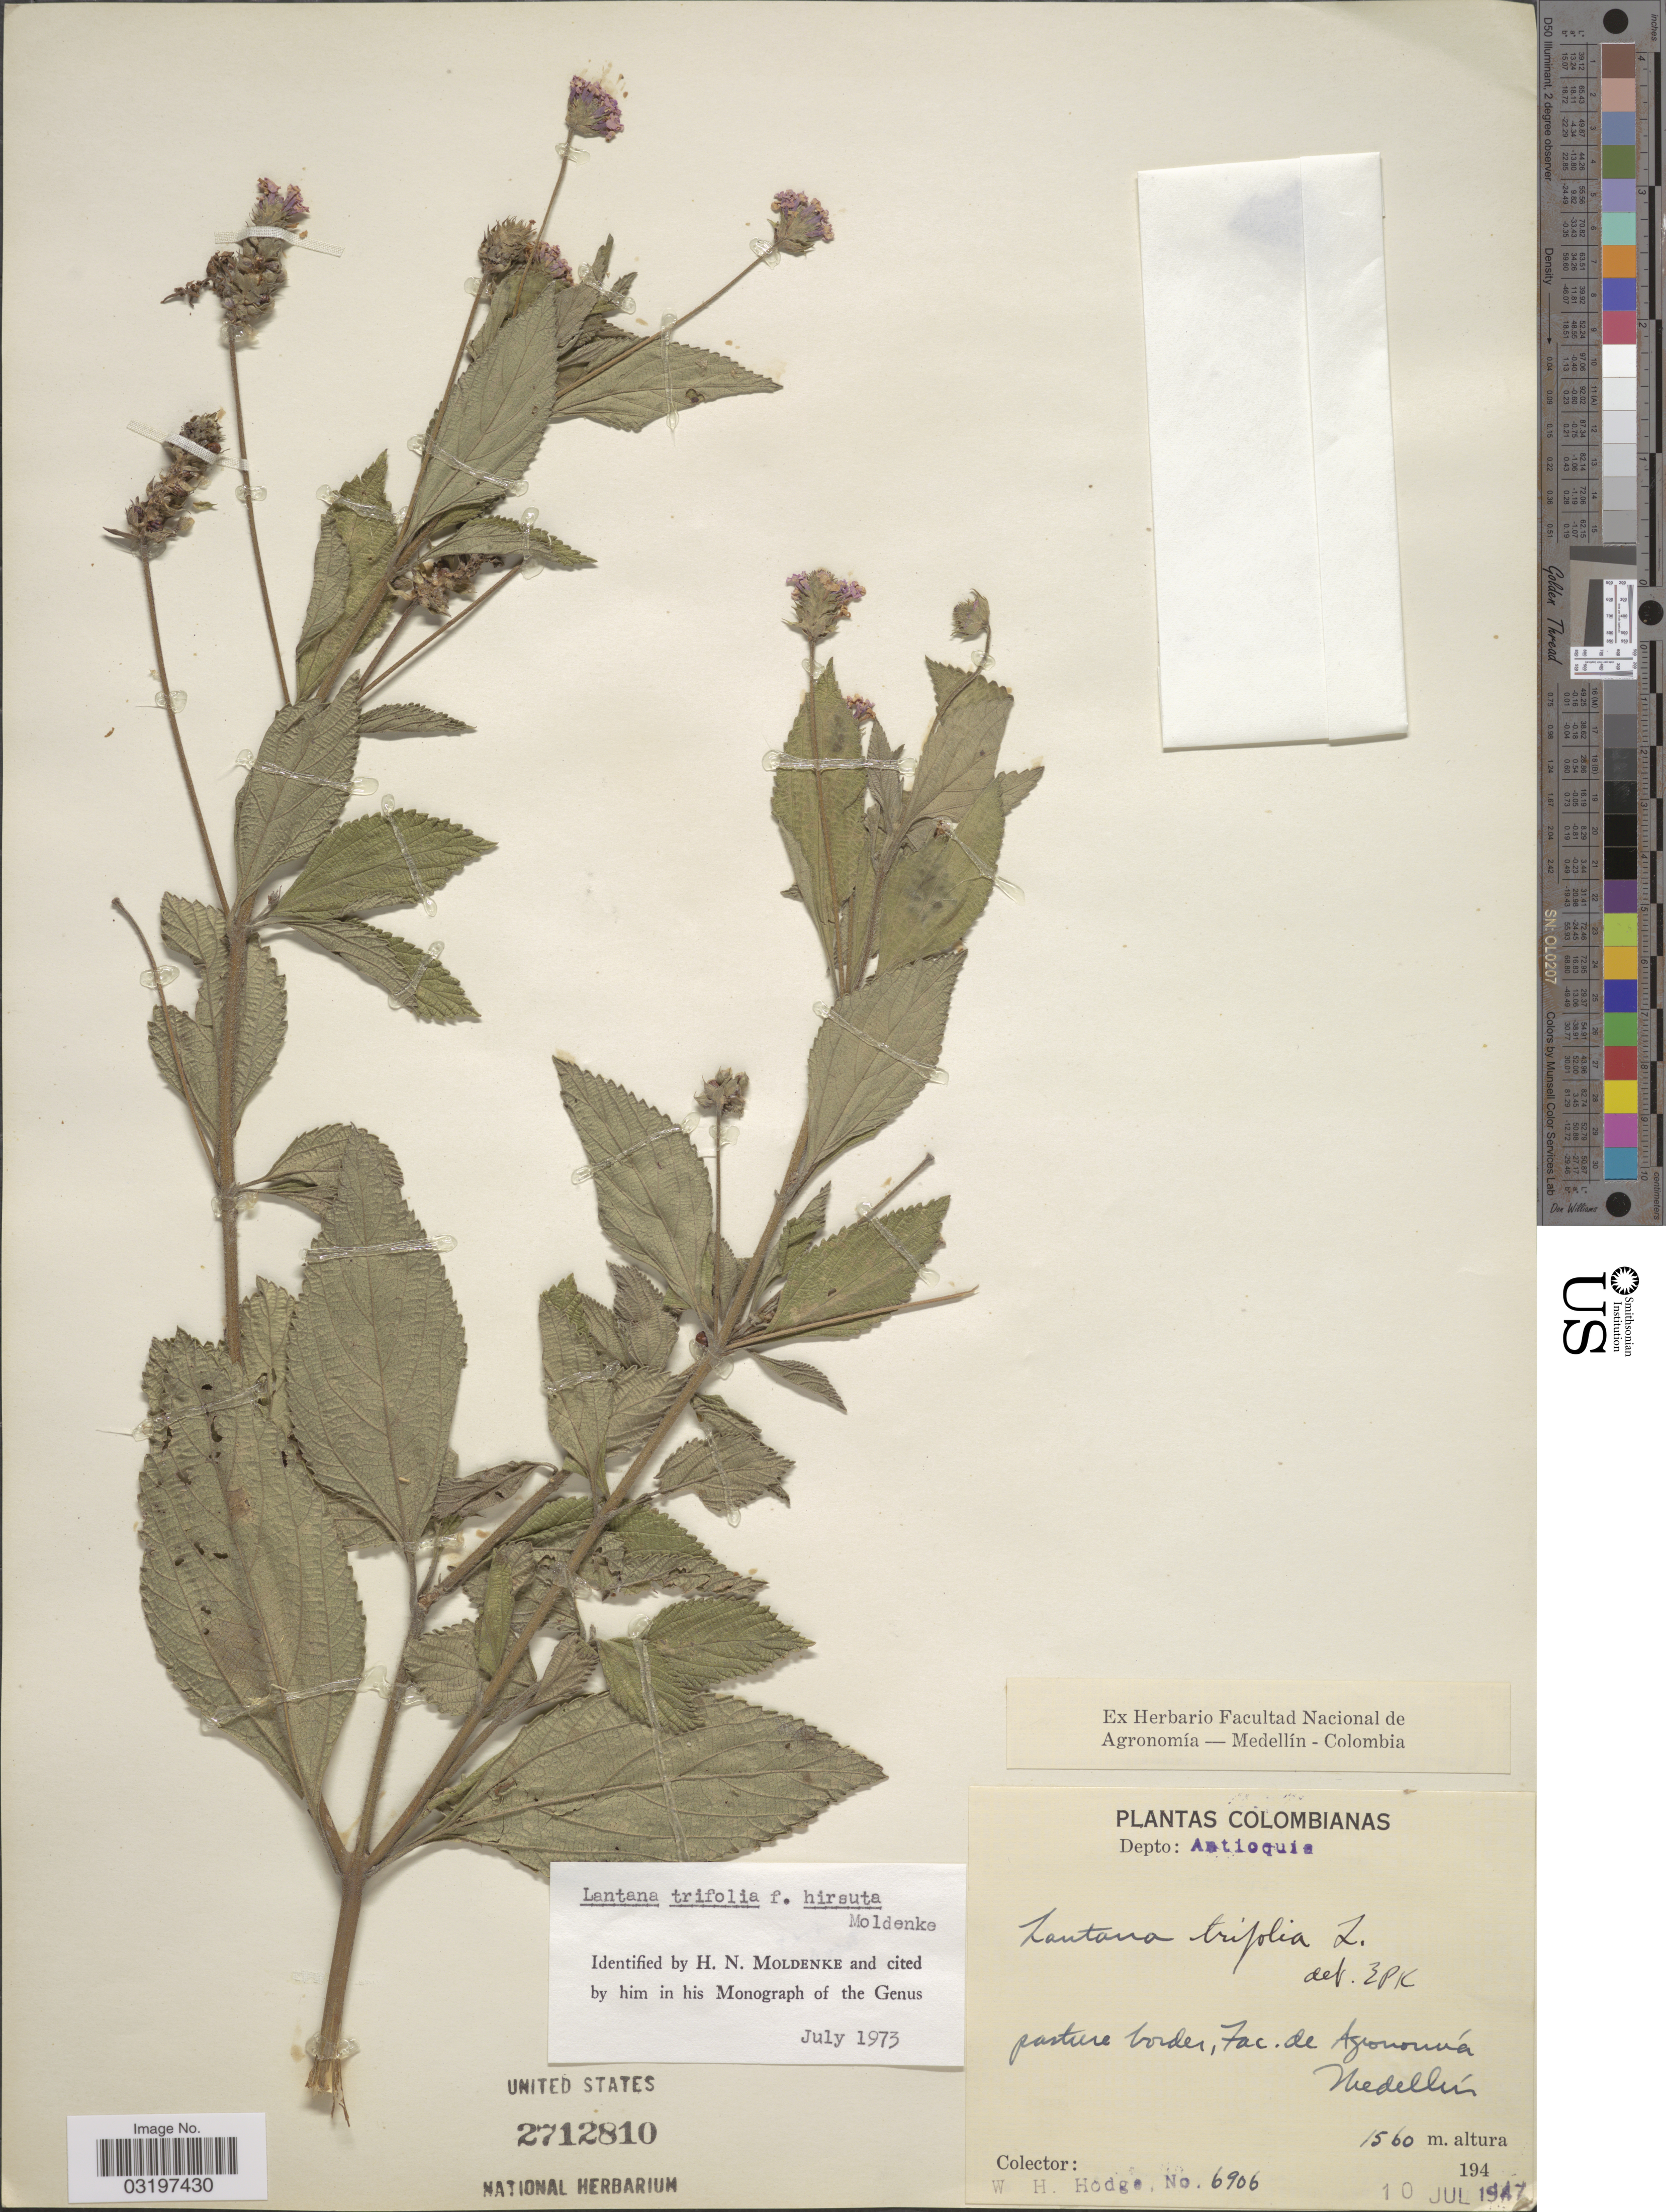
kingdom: Plantae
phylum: Tracheophyta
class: Magnoliopsida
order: Lamiales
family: Verbenaceae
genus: Lantana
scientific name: Lantana trifolia f. hirsuta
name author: Moldenke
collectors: W. Hodge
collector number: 6906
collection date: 1947-07-10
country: Colombia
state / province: Antioquia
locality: Depto: Antioquia. Pasture border, Fac. de Agronomía. Medellín.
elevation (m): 1560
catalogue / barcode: US 2712810